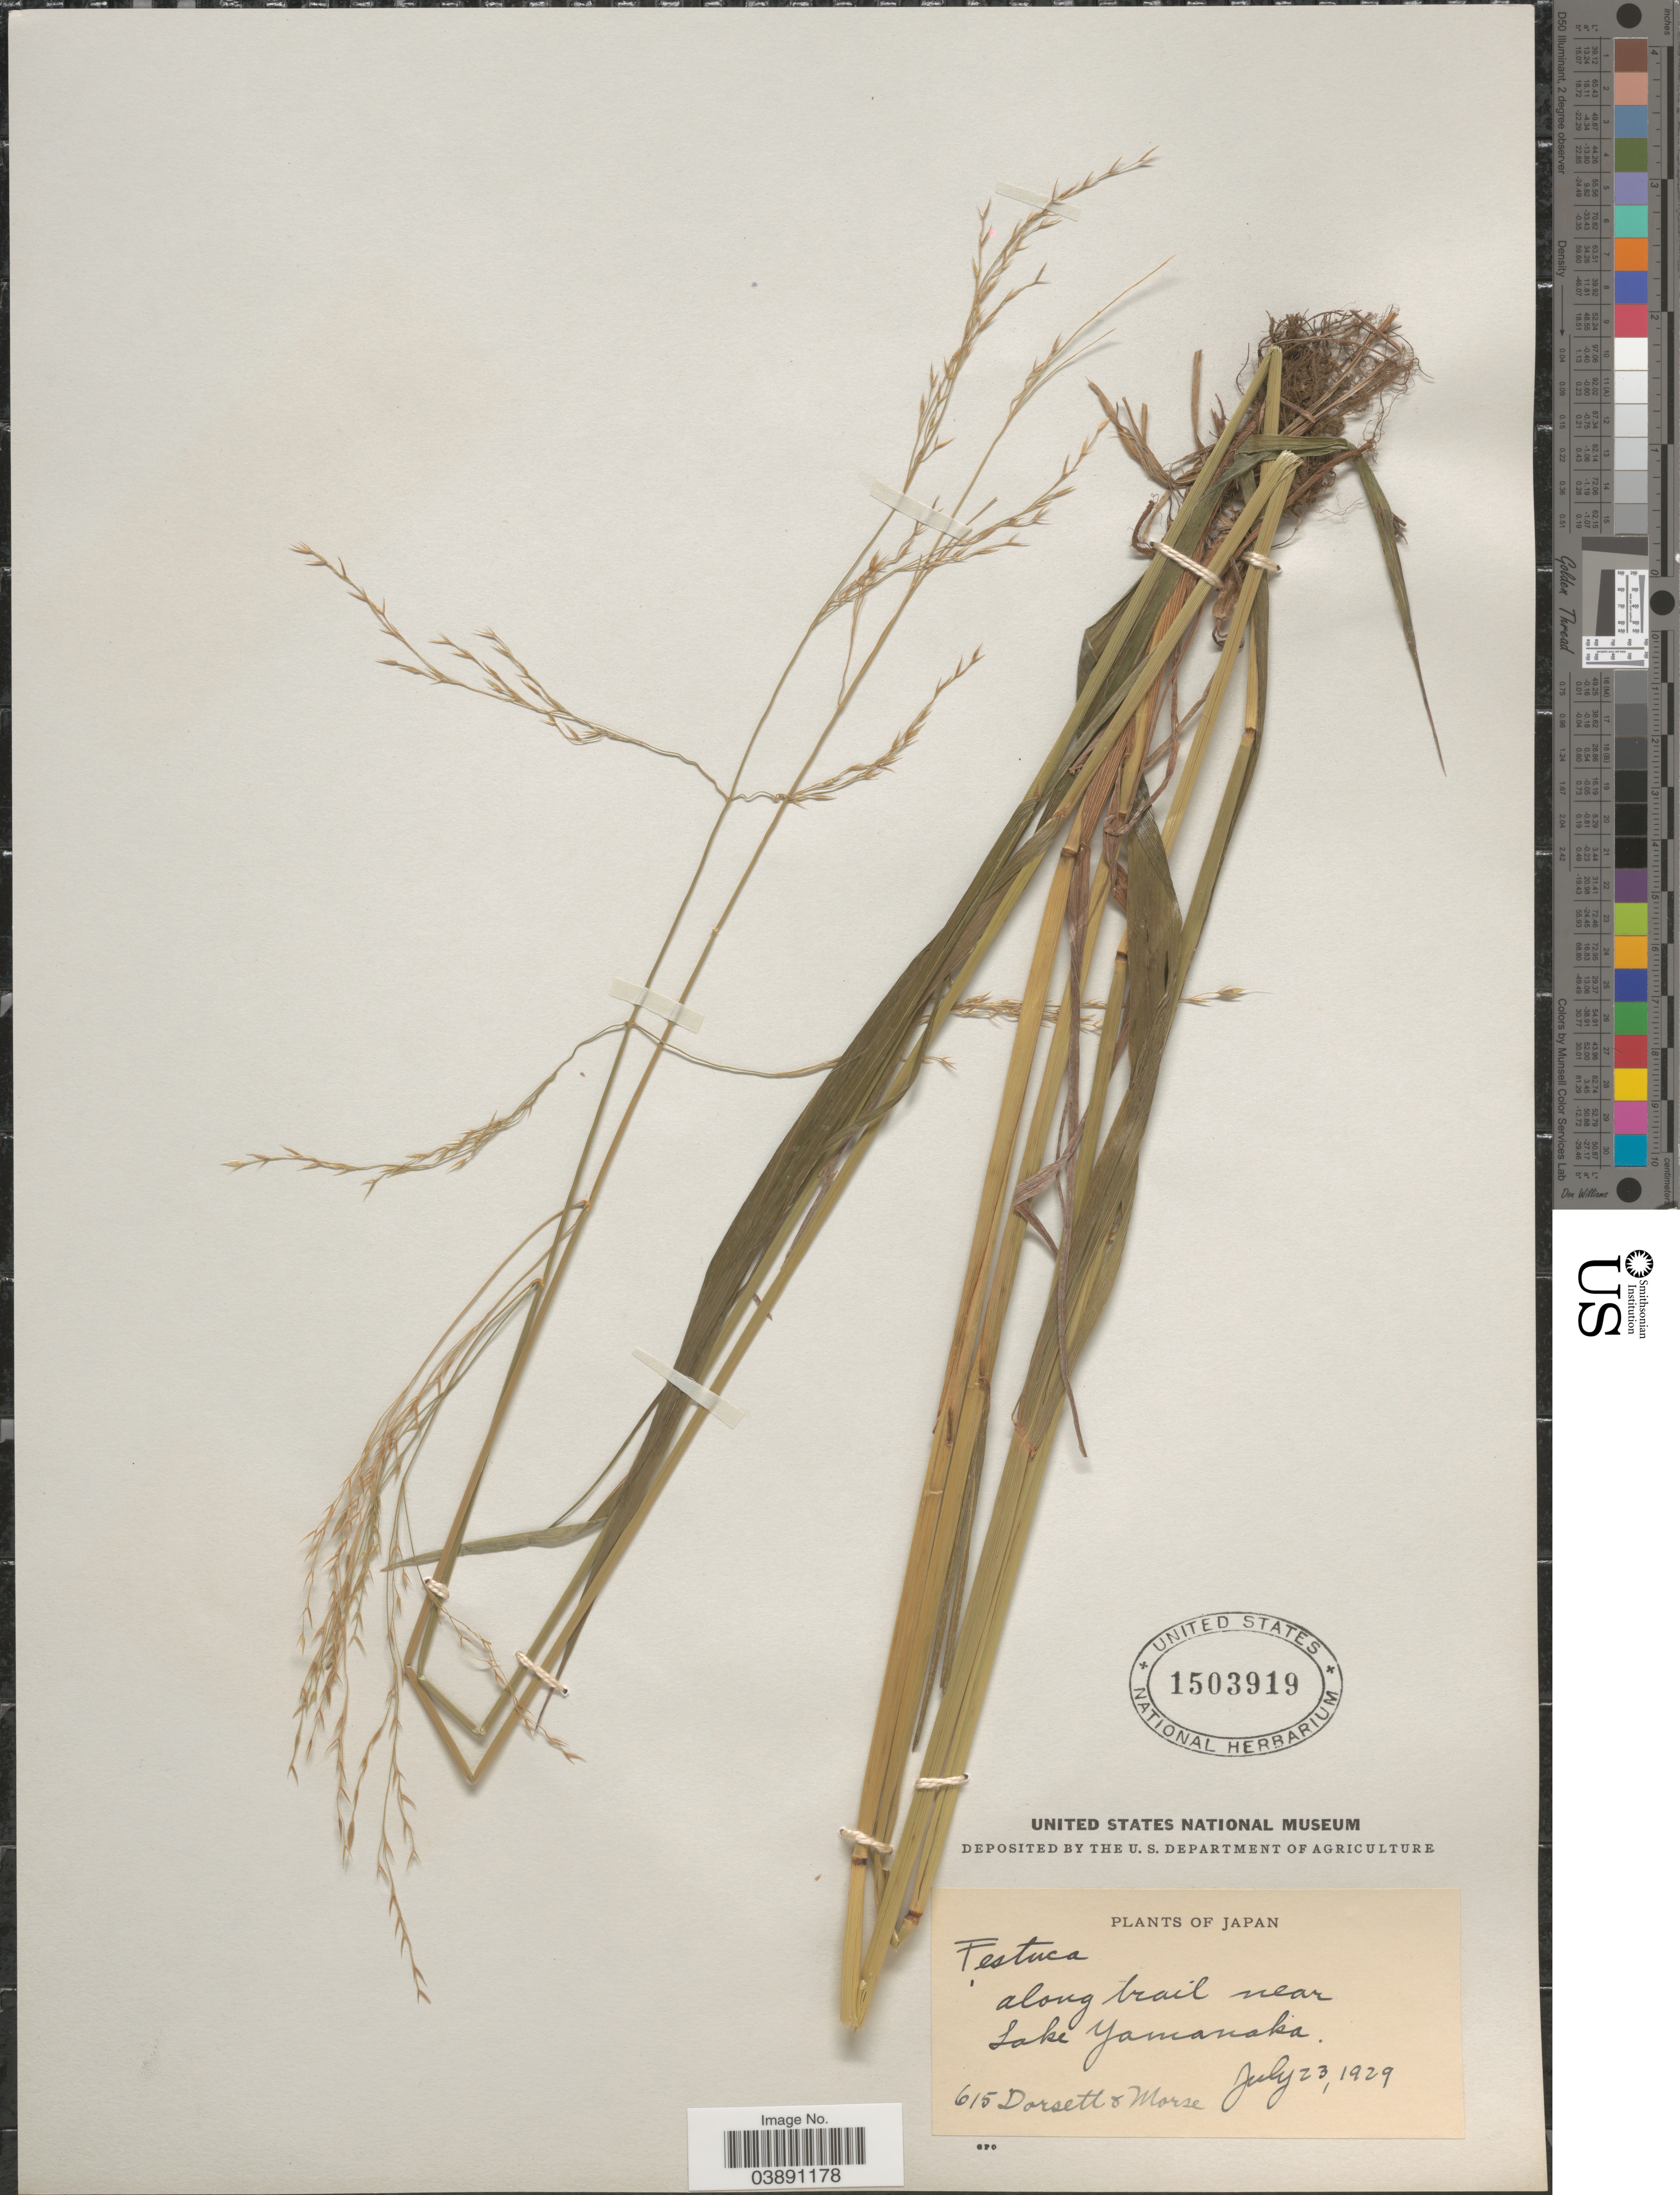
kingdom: Plantae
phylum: Tracheophyta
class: Liliopsida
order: Poales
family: Poaceae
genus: Festuca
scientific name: Festuca subulata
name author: Trin.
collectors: -- Dorsett & -. Morse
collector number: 615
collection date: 1929-07-23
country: Japan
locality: Along trail near Lake Yamanaka.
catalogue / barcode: US 1503919